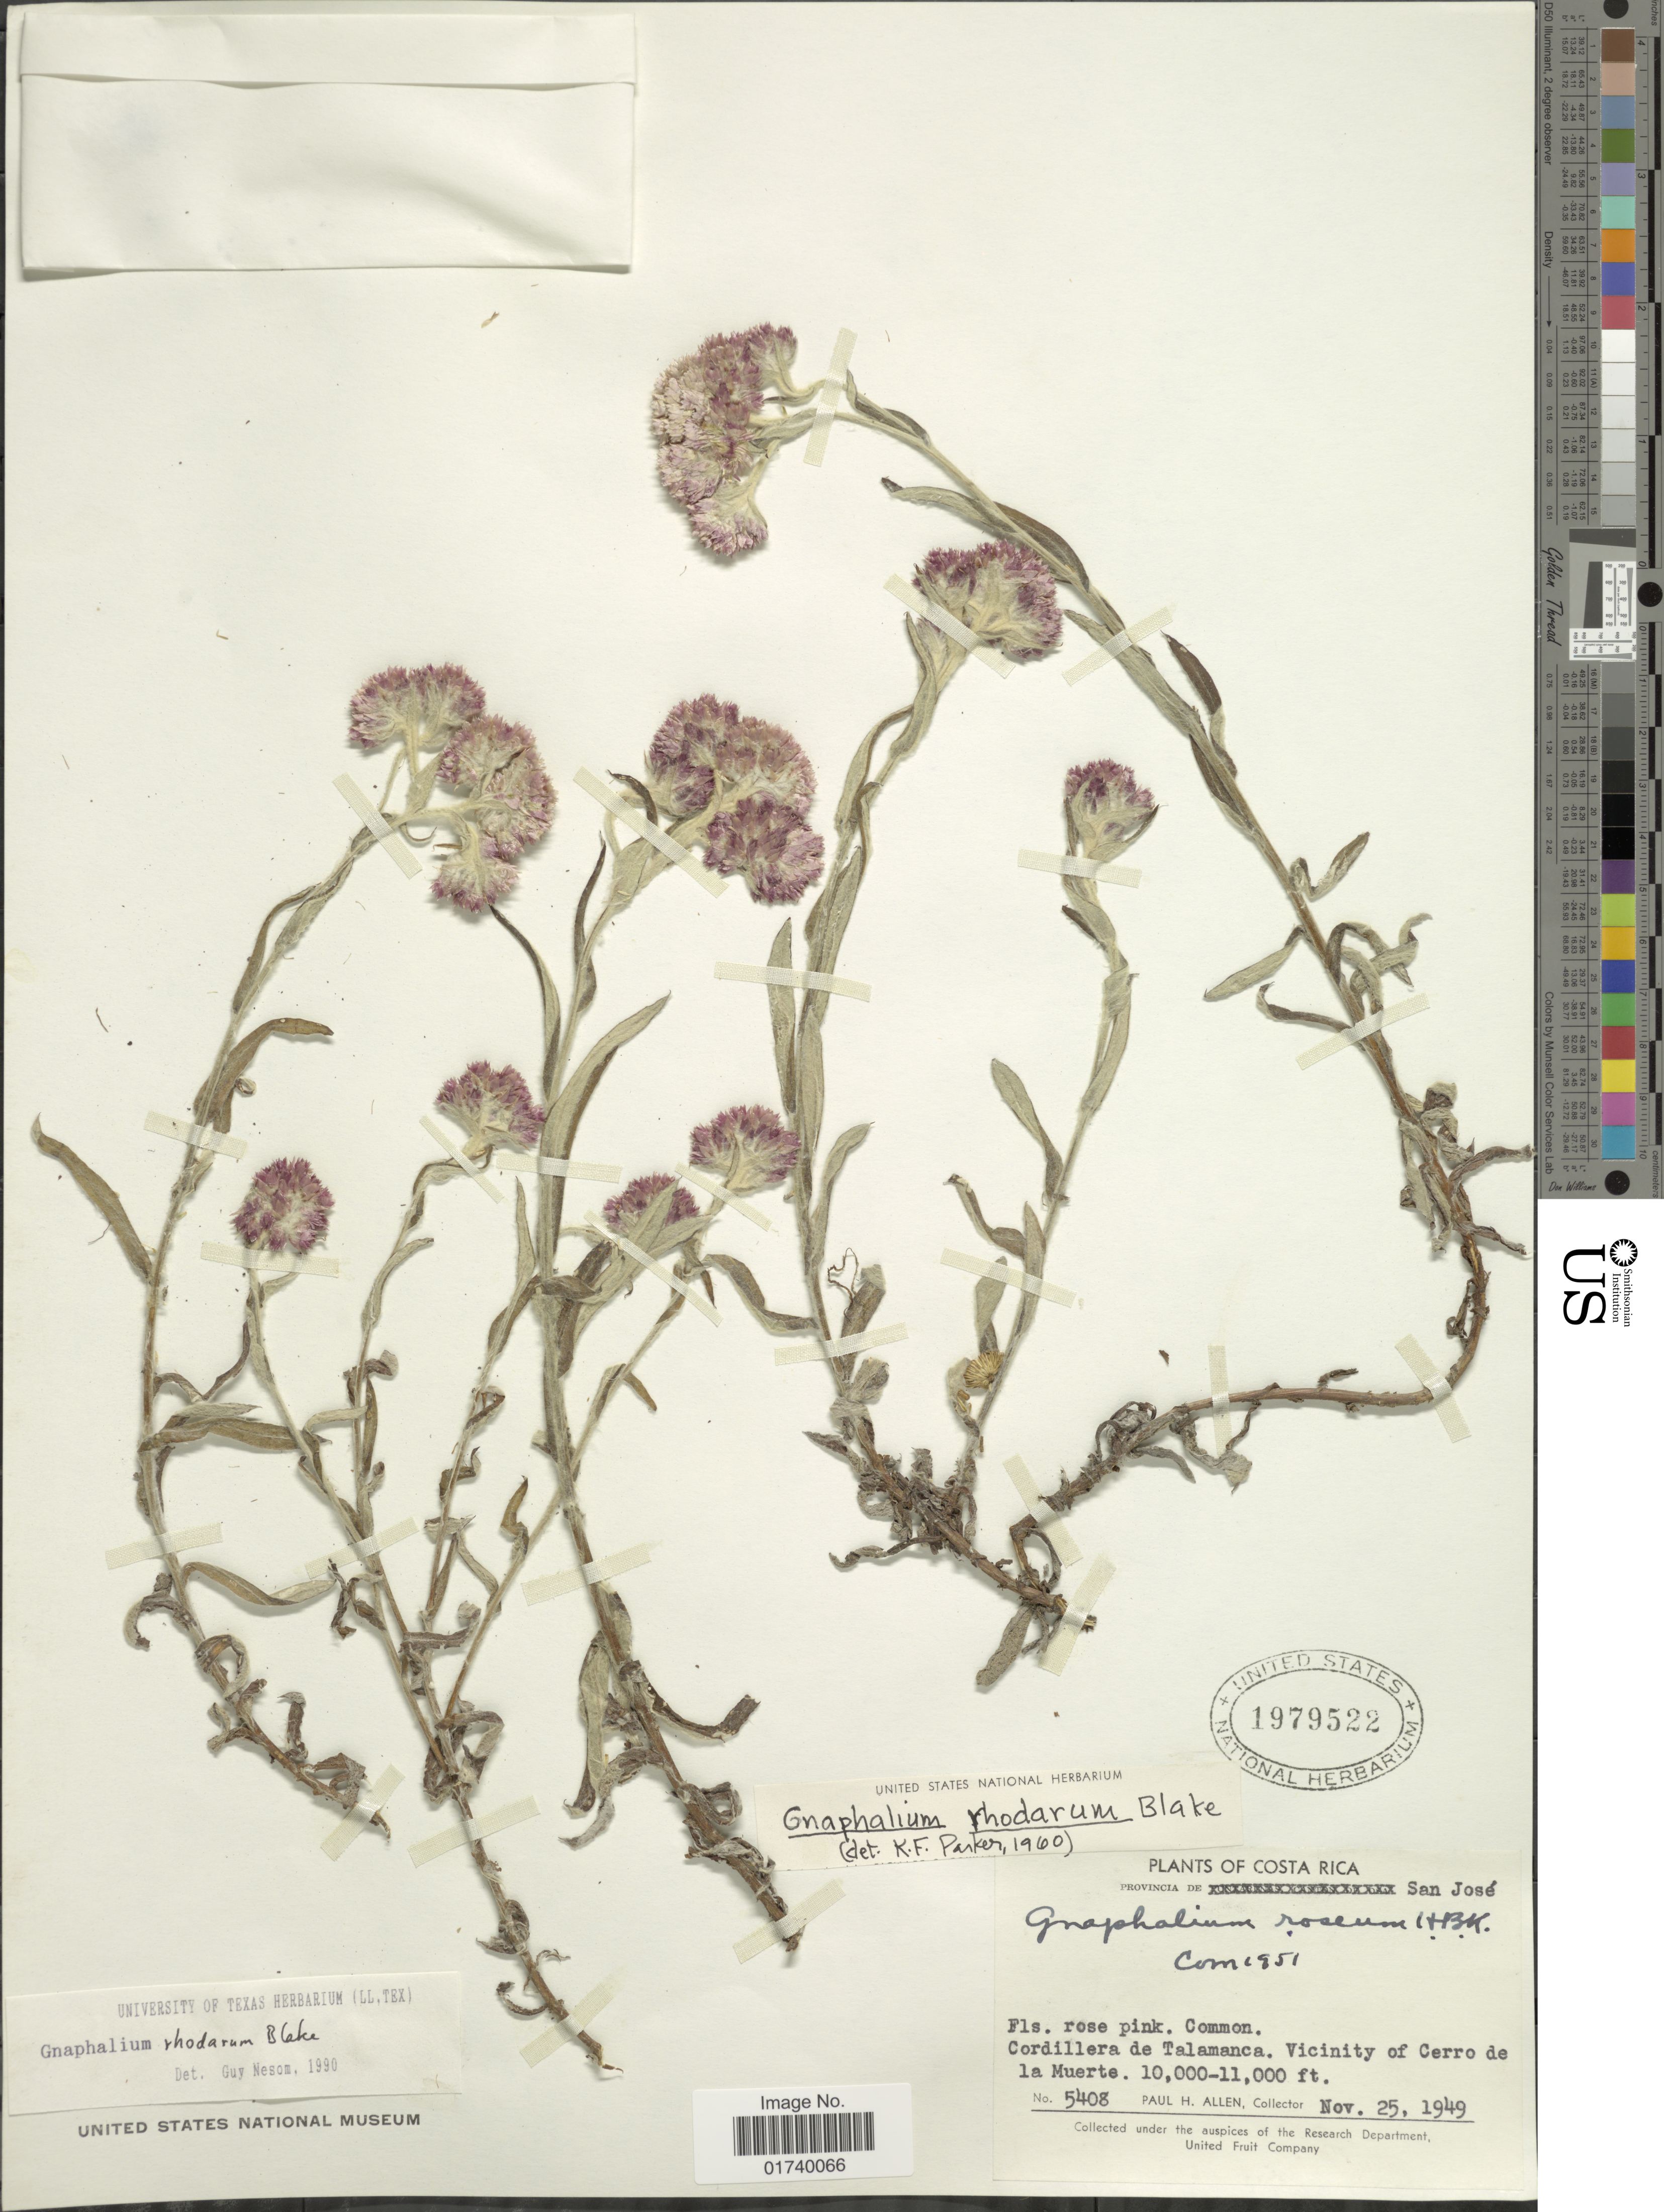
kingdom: Plantae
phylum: Tracheophyta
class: Magnoliopsida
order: Asterales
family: Asteraceae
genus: Pseudognaphalium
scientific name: Pseudognaphalium rhodarum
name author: (S.F. Blake) Anderb.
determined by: Nesom, Guy L.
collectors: P. H. Allen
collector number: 5408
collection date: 1949-11-25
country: Costa Rica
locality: Cordillera de Talamanca,Vicinity of Cerro de la Muerte.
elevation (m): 3048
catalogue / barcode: US 1979522